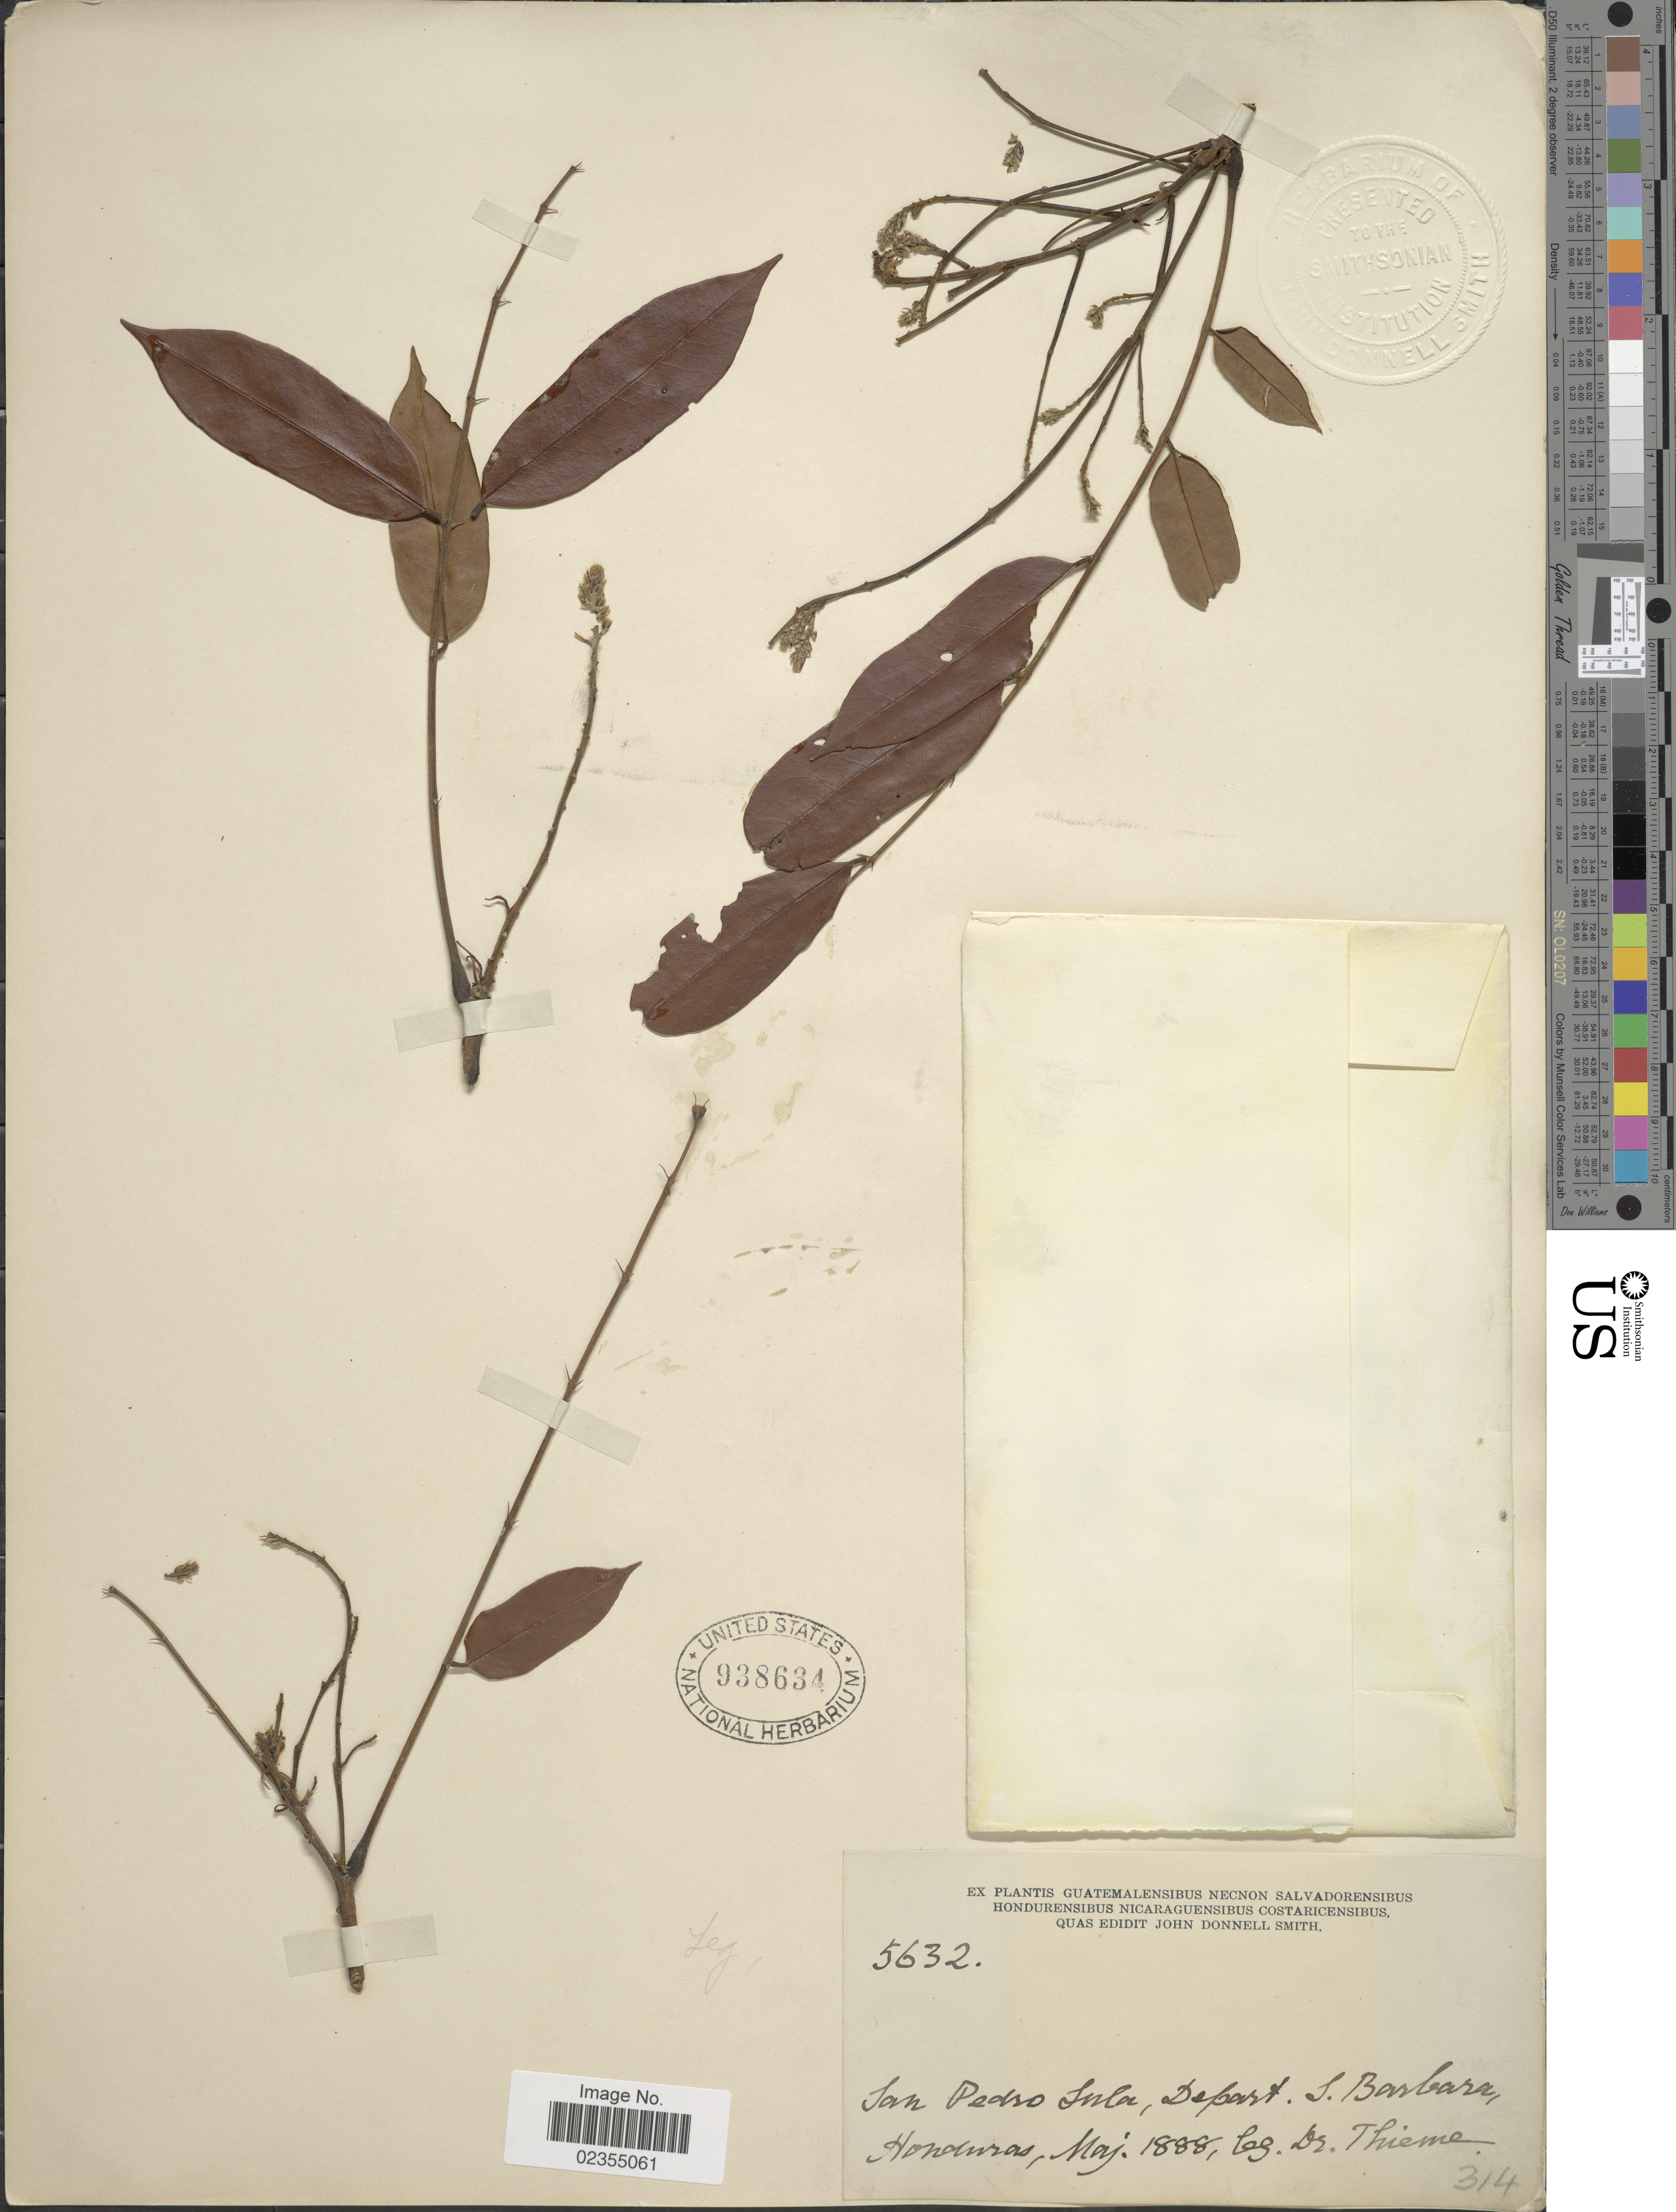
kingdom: Plantae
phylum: Tracheophyta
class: Magnoliopsida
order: Fabales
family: Fabaceae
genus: Andira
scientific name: Andira sp.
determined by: Trujillo, A. M.; Londoño-Echeverri, Y.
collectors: Thieme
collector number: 5632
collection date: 1888-05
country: Honduras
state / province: Santa Bárbara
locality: San Pedro Sula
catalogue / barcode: US 938634